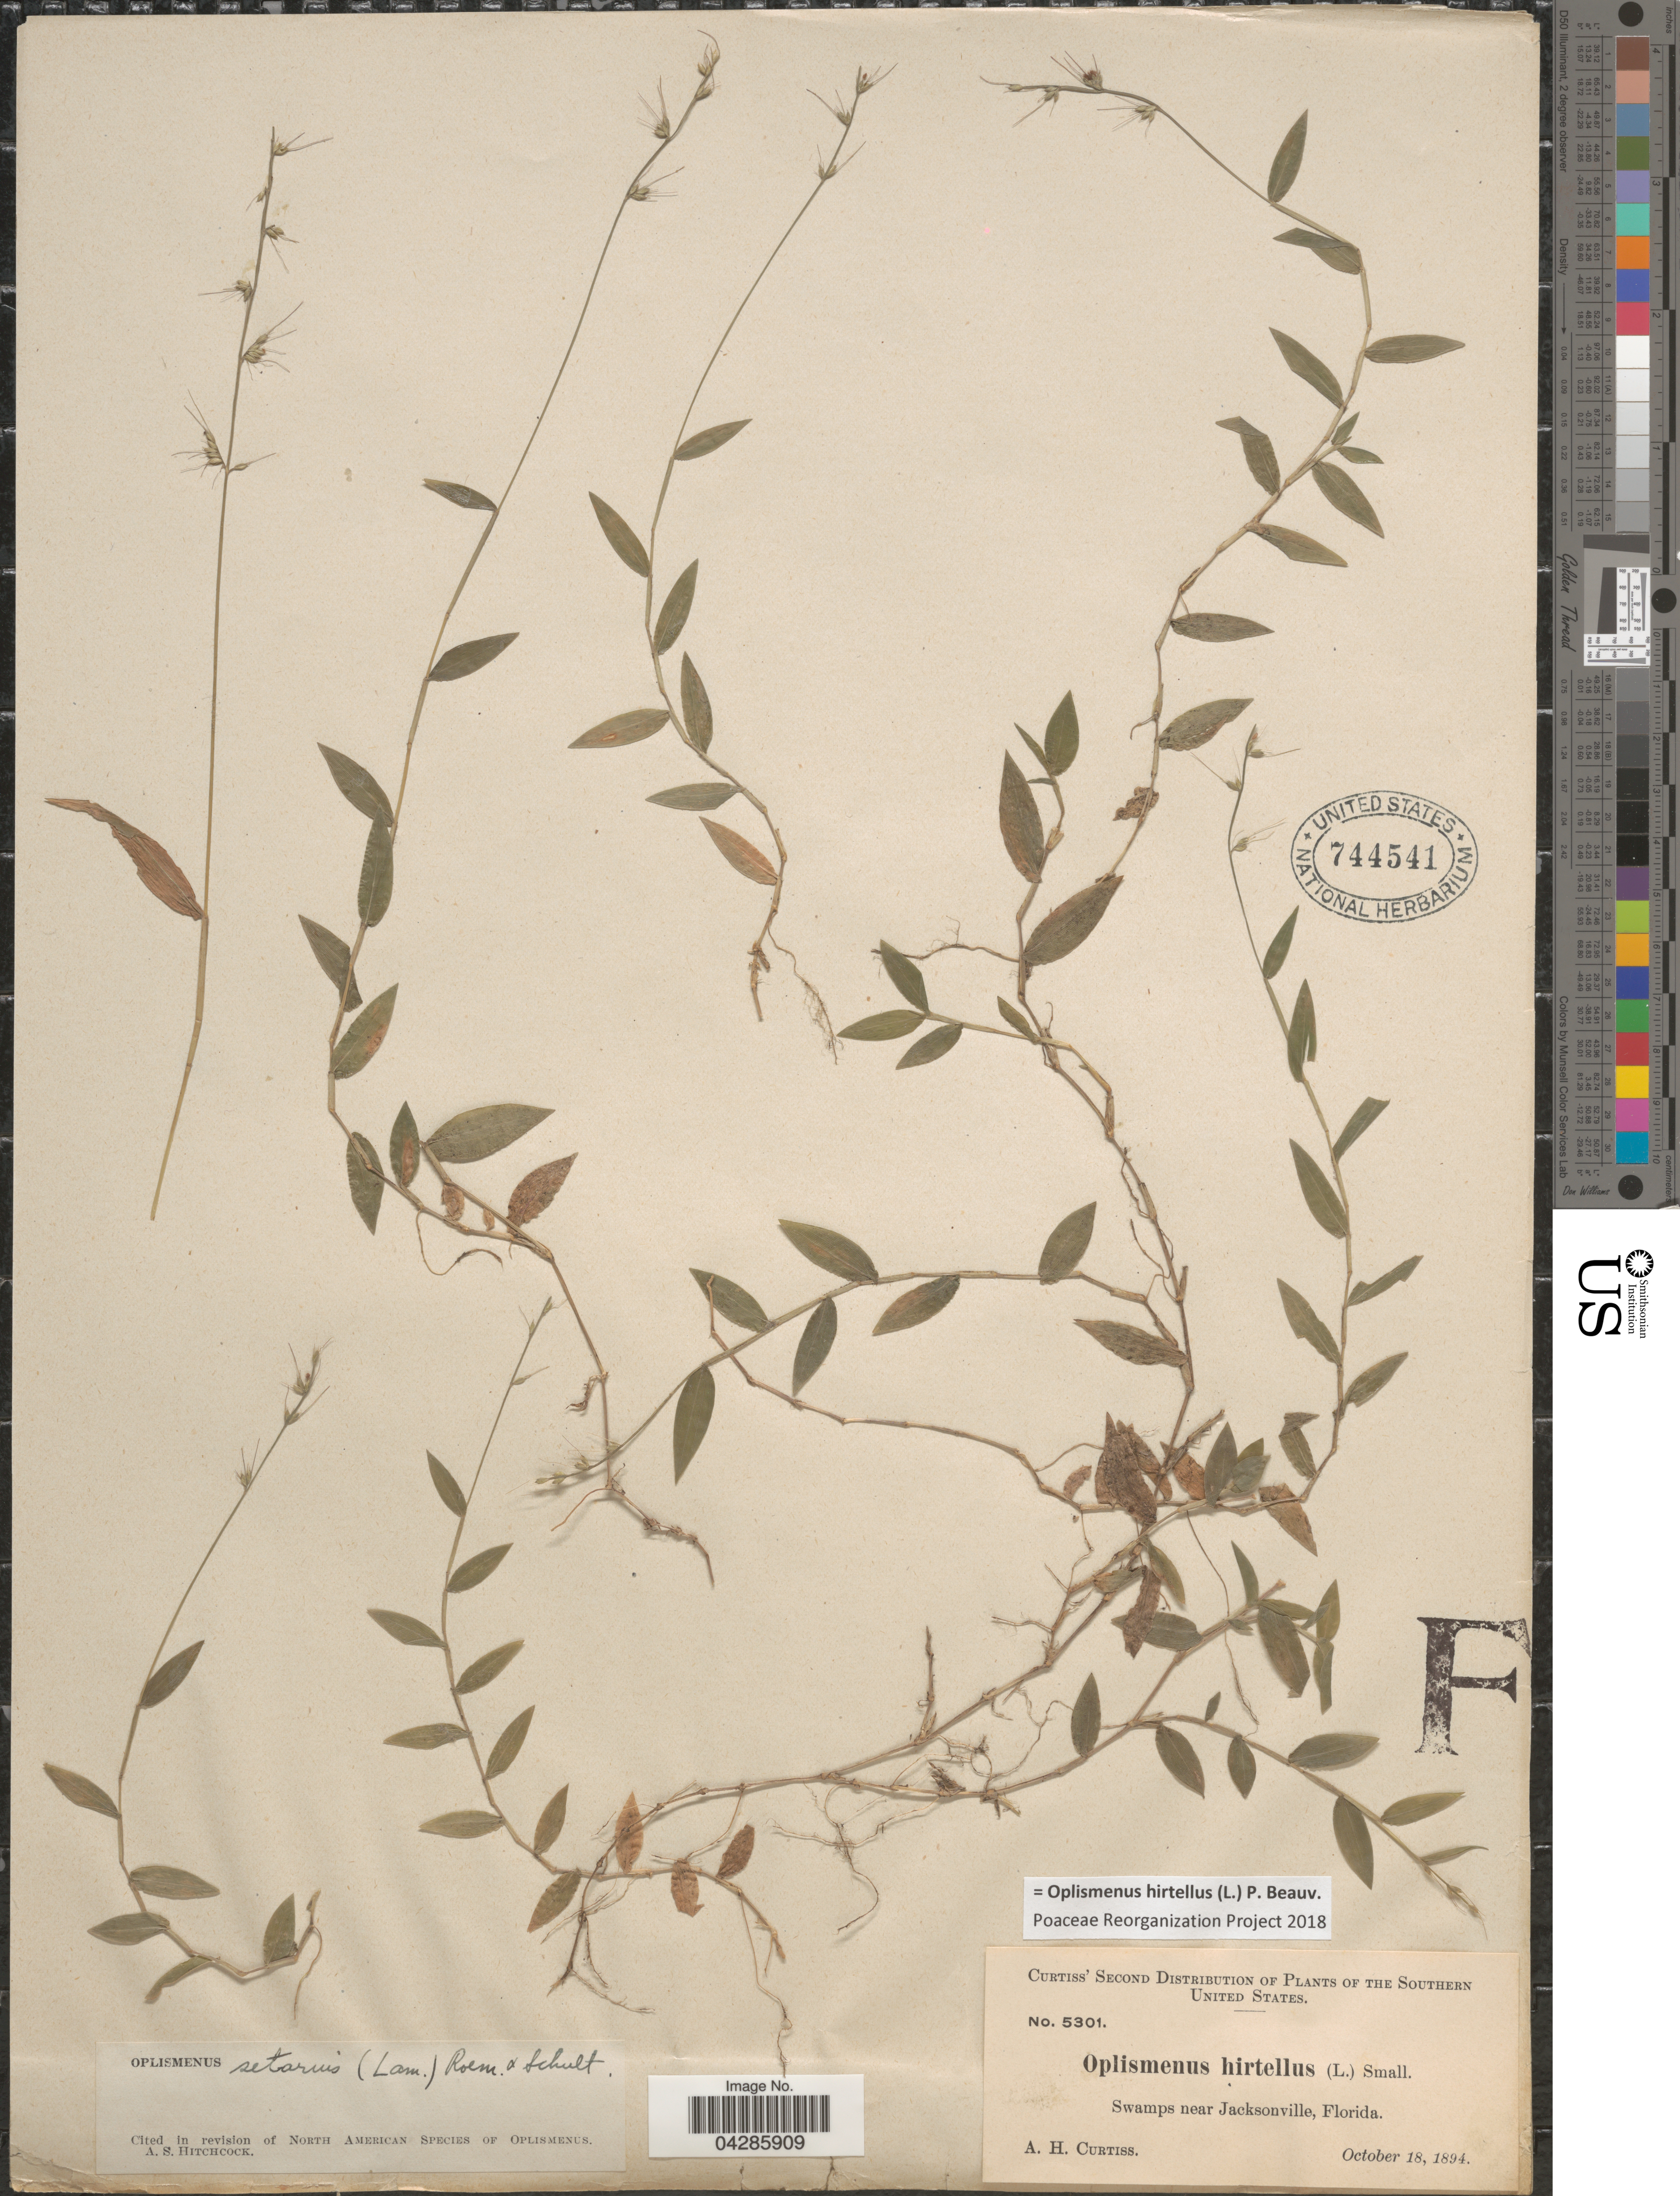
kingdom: Plantae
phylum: Tracheophyta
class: Liliopsida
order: Poales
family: Poaceae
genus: Oplismenus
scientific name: Oplismenus hirtellus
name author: (L.) P. Beauv.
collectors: A. H. Curtiss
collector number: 5301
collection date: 1894-10-18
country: United States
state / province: Florida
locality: The Southern United States. Swamps near Jacksonville.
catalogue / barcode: US 744541